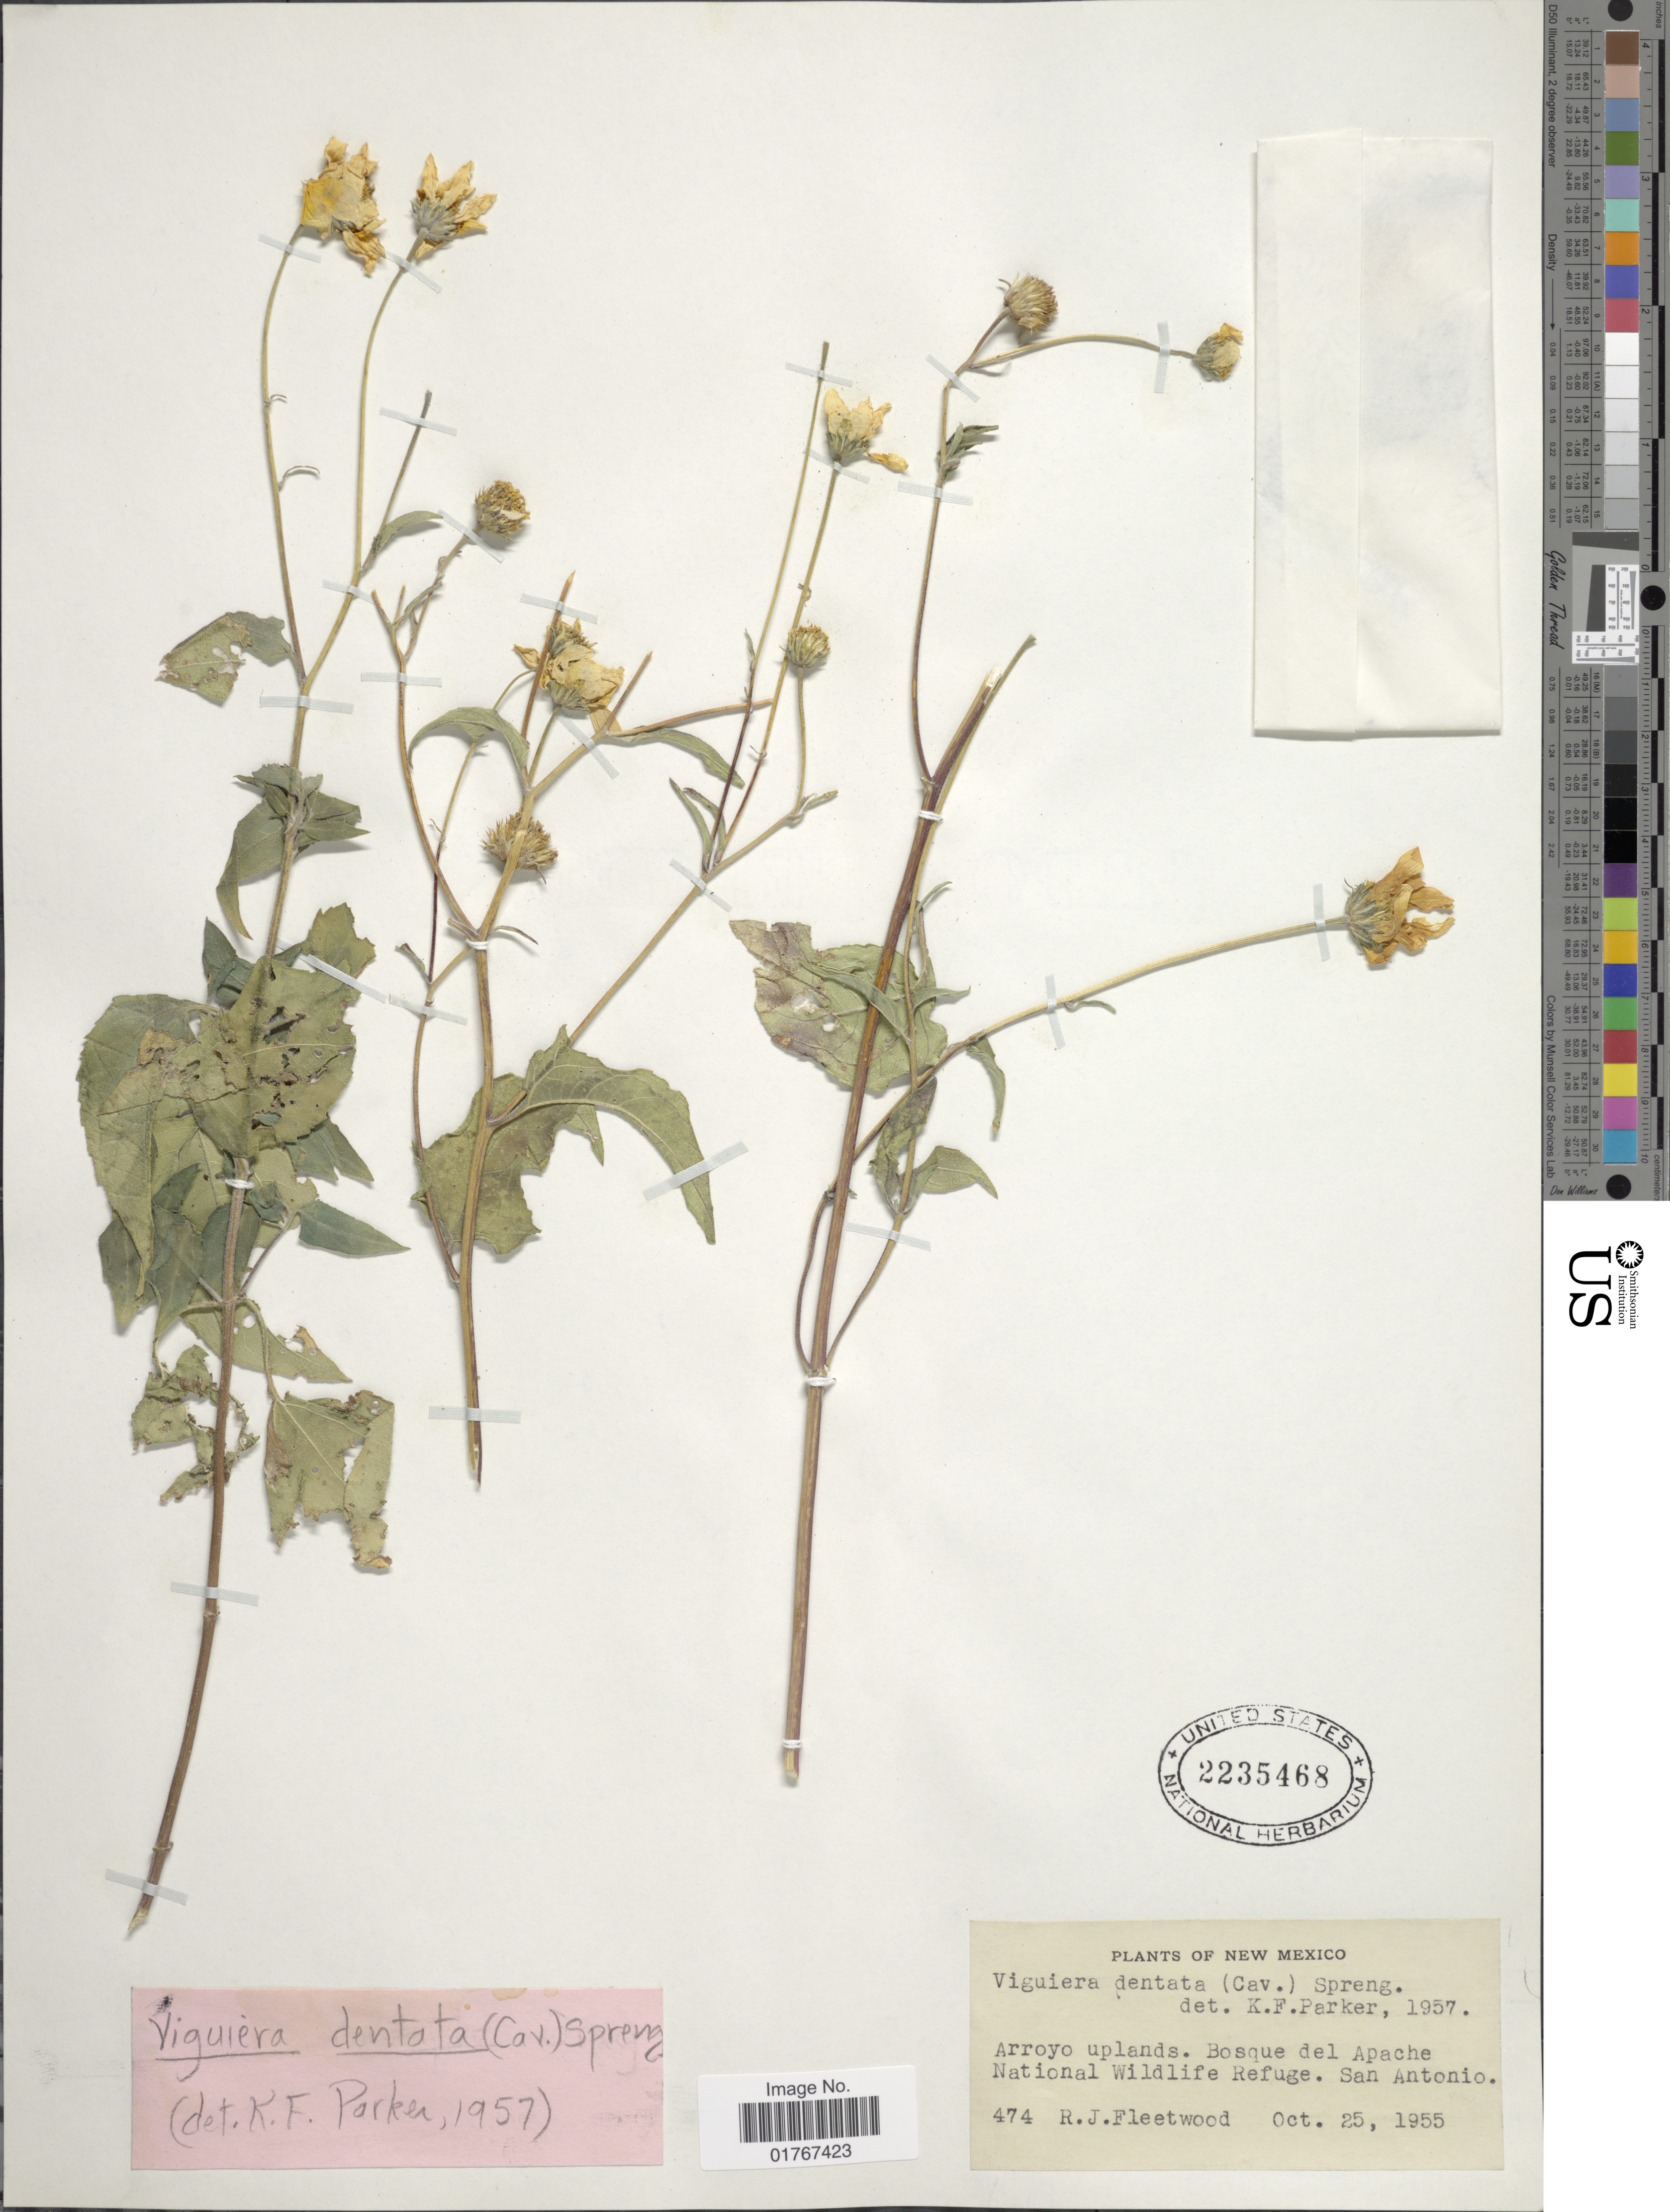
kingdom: Plantae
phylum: Tracheophyta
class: Magnoliopsida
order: Asterales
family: Asteraceae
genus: Viguiera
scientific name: Viguiera dentata var. brevipes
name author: (DC.) S.F. Blake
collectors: R. J. Fleetwood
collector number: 474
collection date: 1955-10-25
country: United States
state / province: New Mexico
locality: Arroyo uplands. Bosque del Apache National Wildlife Refuge. San Antonio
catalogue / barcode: US 2235468